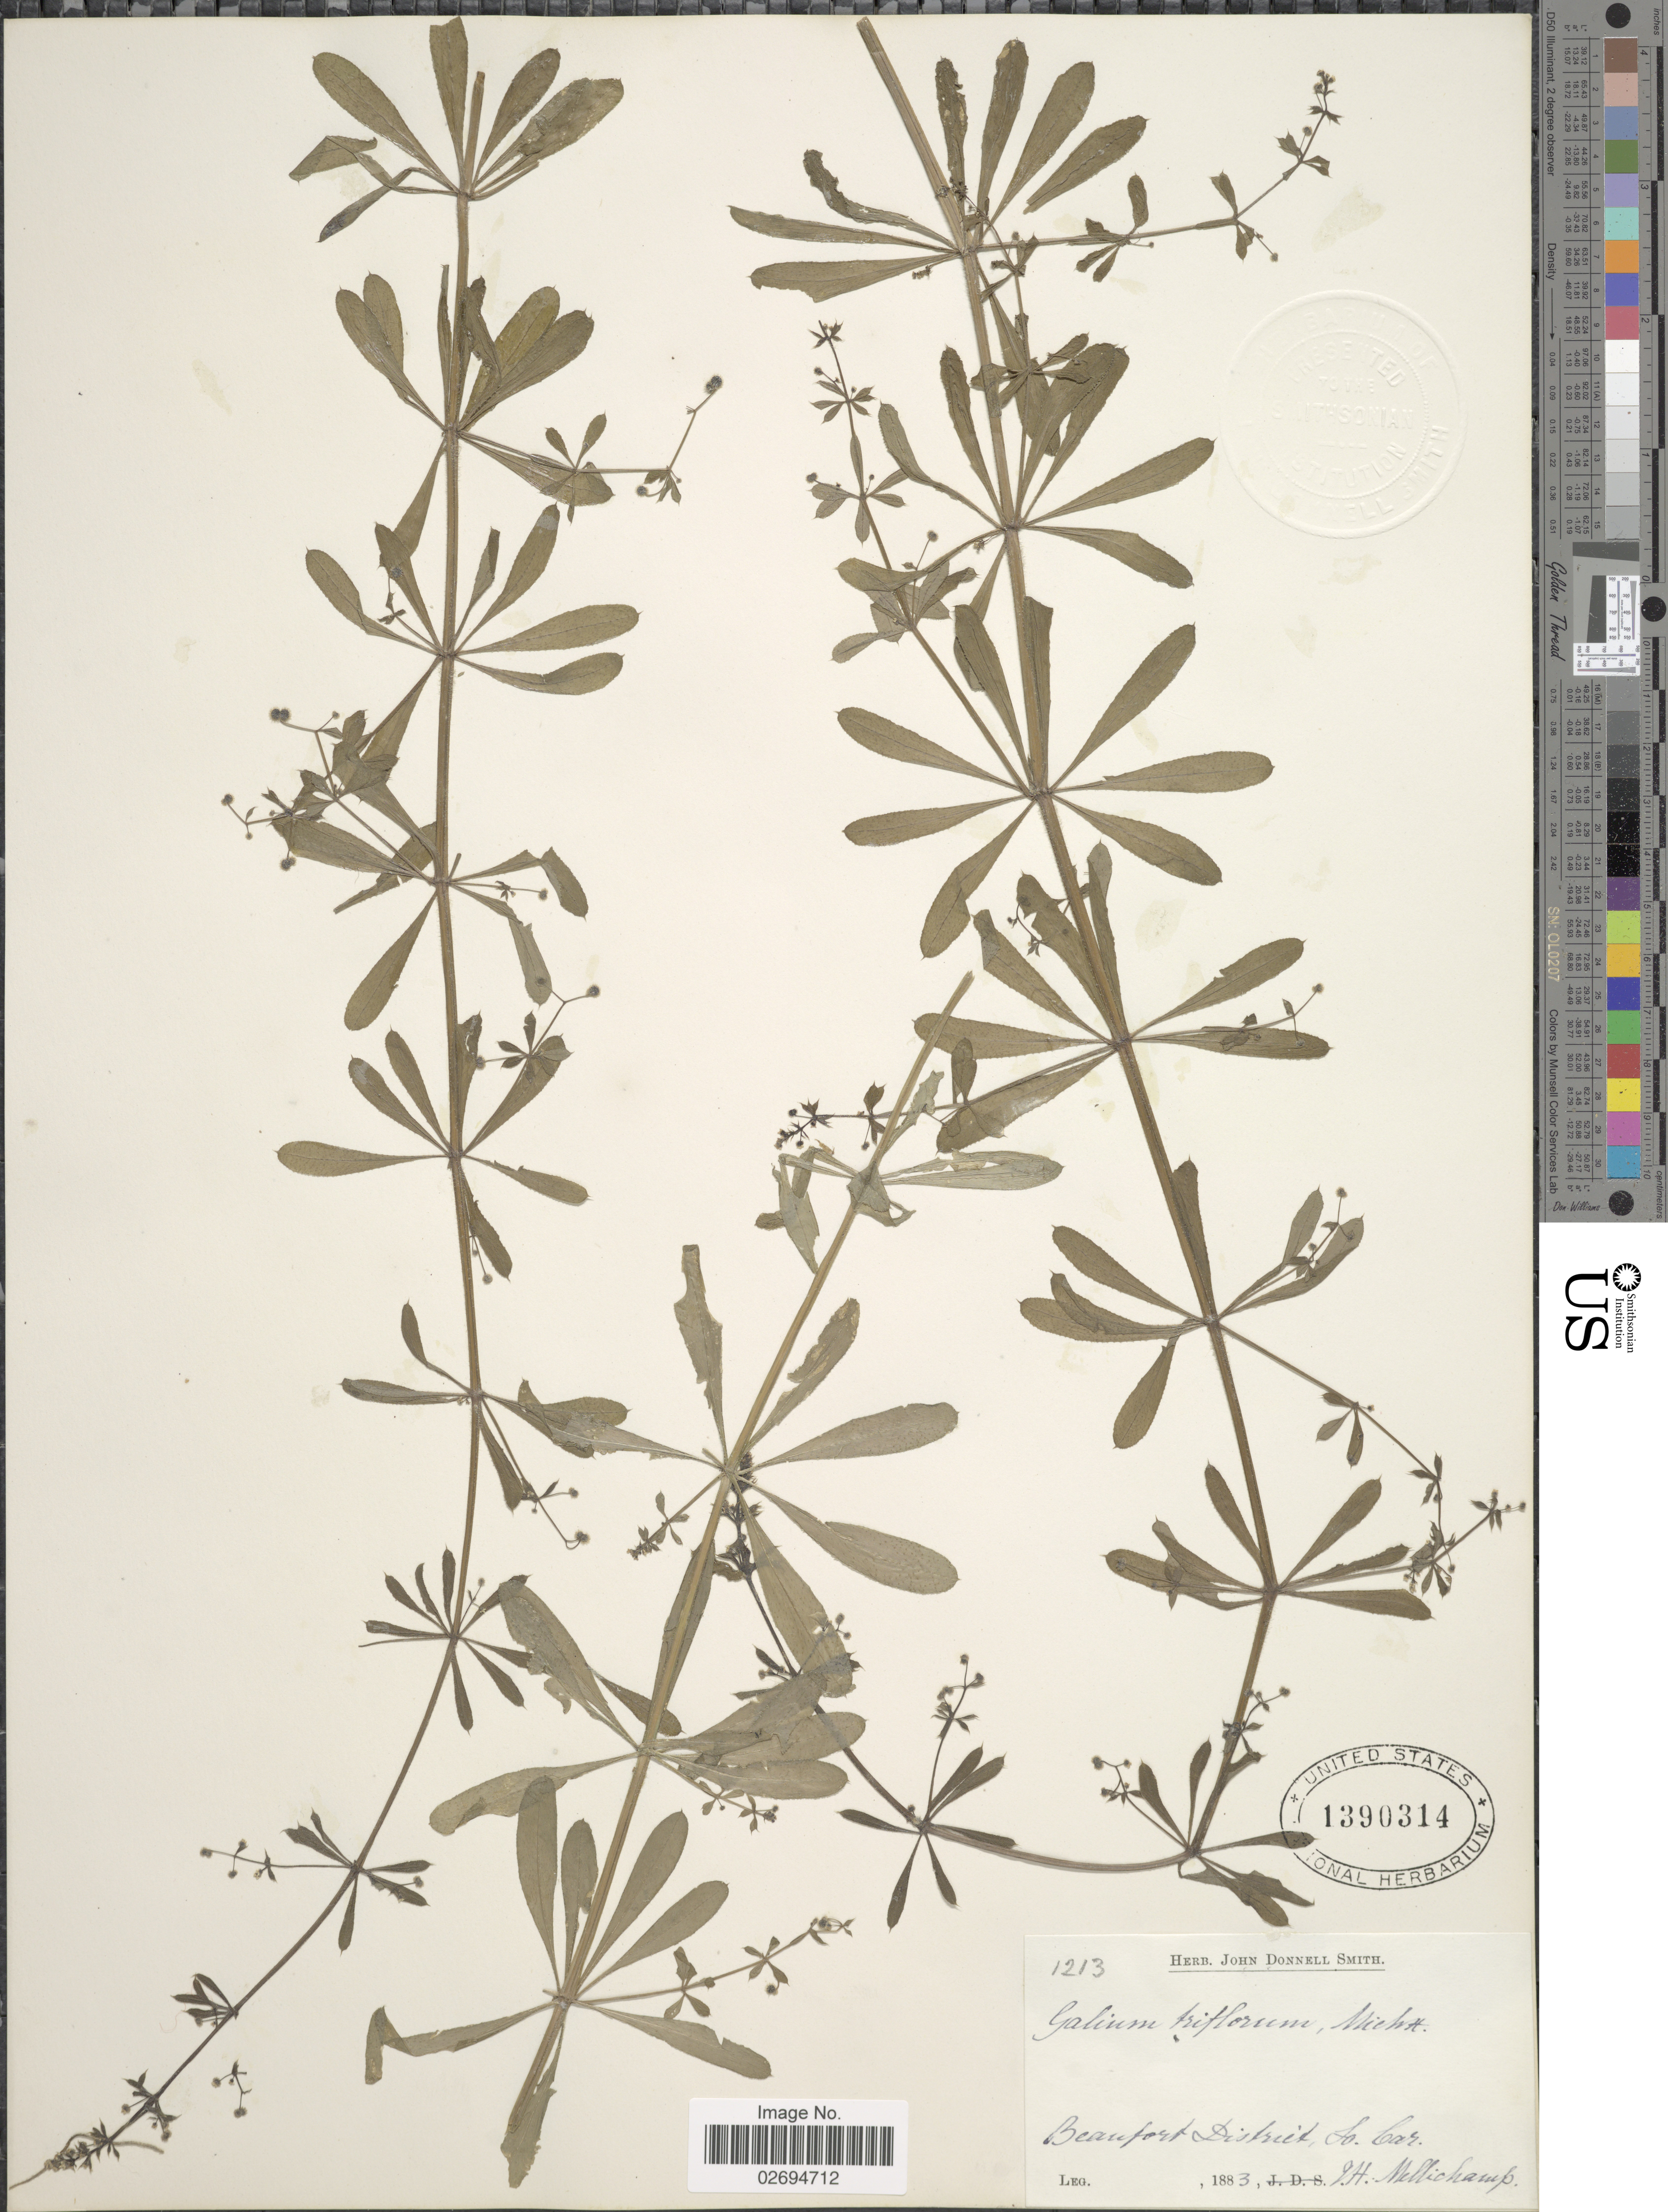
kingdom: Plantae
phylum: Tracheophyta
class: Magnoliopsida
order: Gentianales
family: Rubiaceae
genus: Galium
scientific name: Galium triflorum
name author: Michx.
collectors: J. H. Mellichamp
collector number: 1213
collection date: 1883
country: United States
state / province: South Carolina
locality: Beaufort District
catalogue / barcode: US 1390314